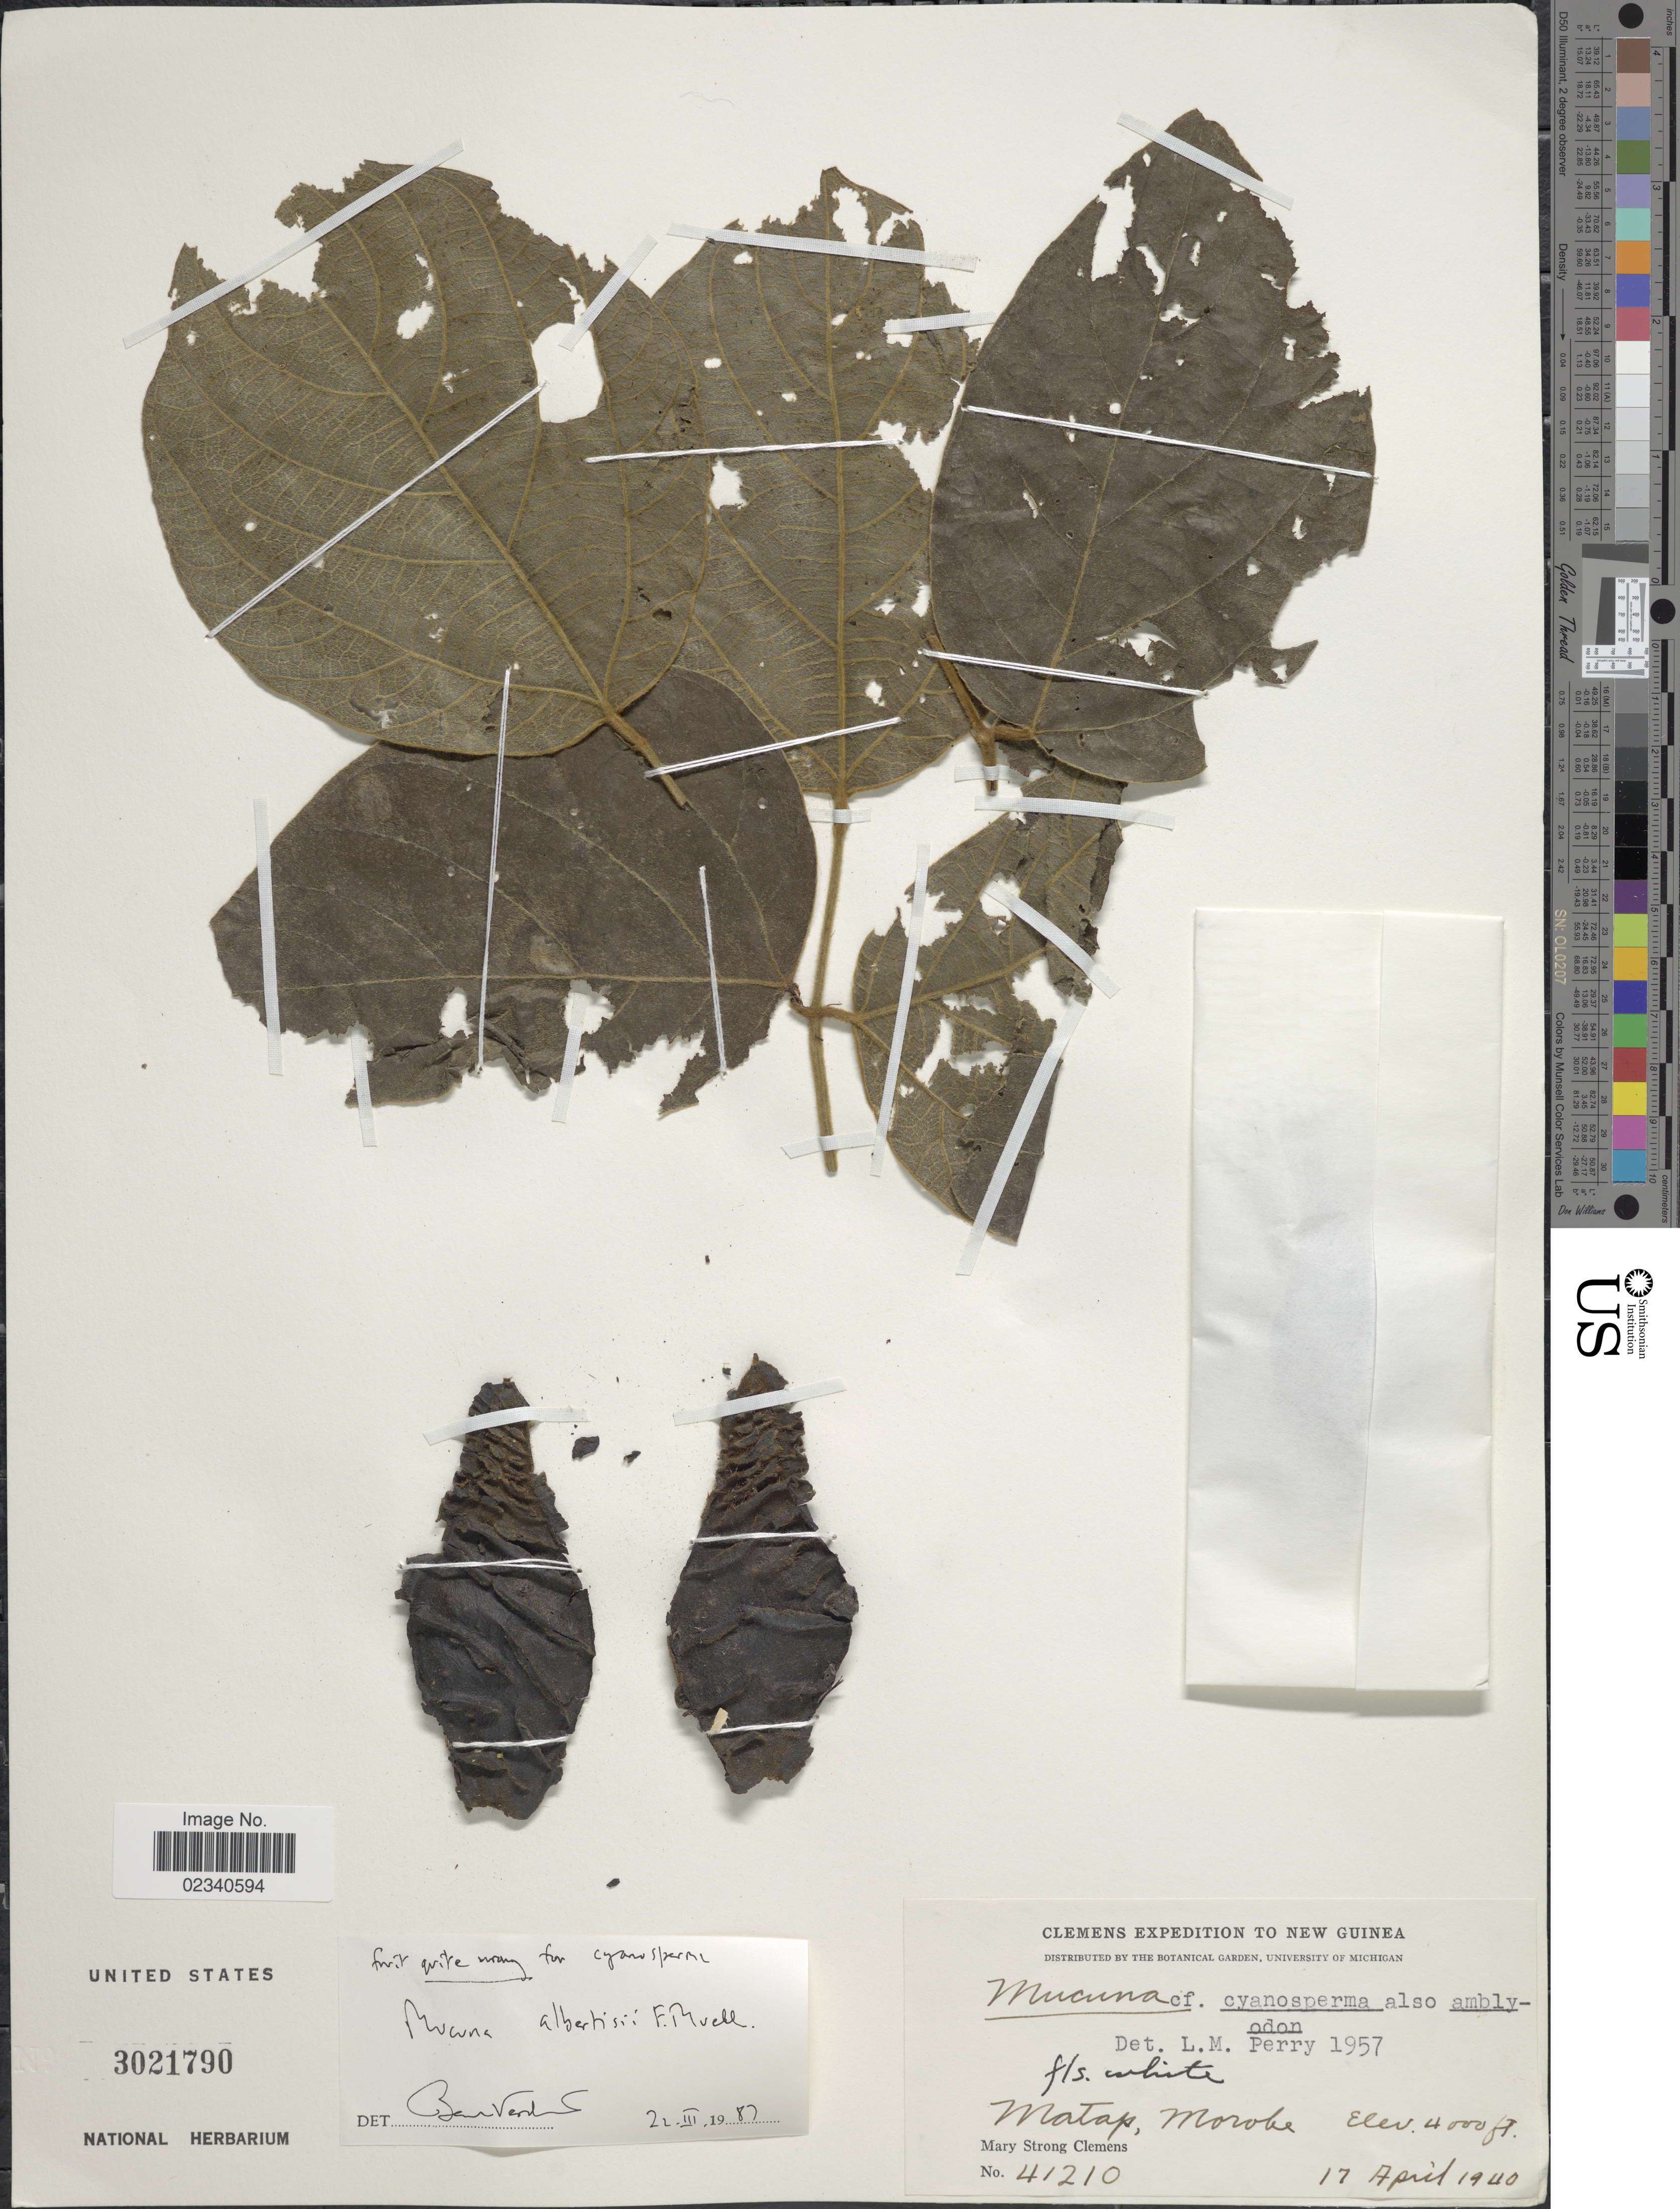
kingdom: Plantae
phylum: Tracheophyta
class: Magnoliopsida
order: Fabales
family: Fabaceae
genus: Mucuna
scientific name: Mucuna albertisii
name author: F. Muell.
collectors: M. S. Clemens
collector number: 41210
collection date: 1940-04-17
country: Papua New Guinea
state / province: Morobe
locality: New Guinea. Matap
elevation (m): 1219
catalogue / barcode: US 3021790